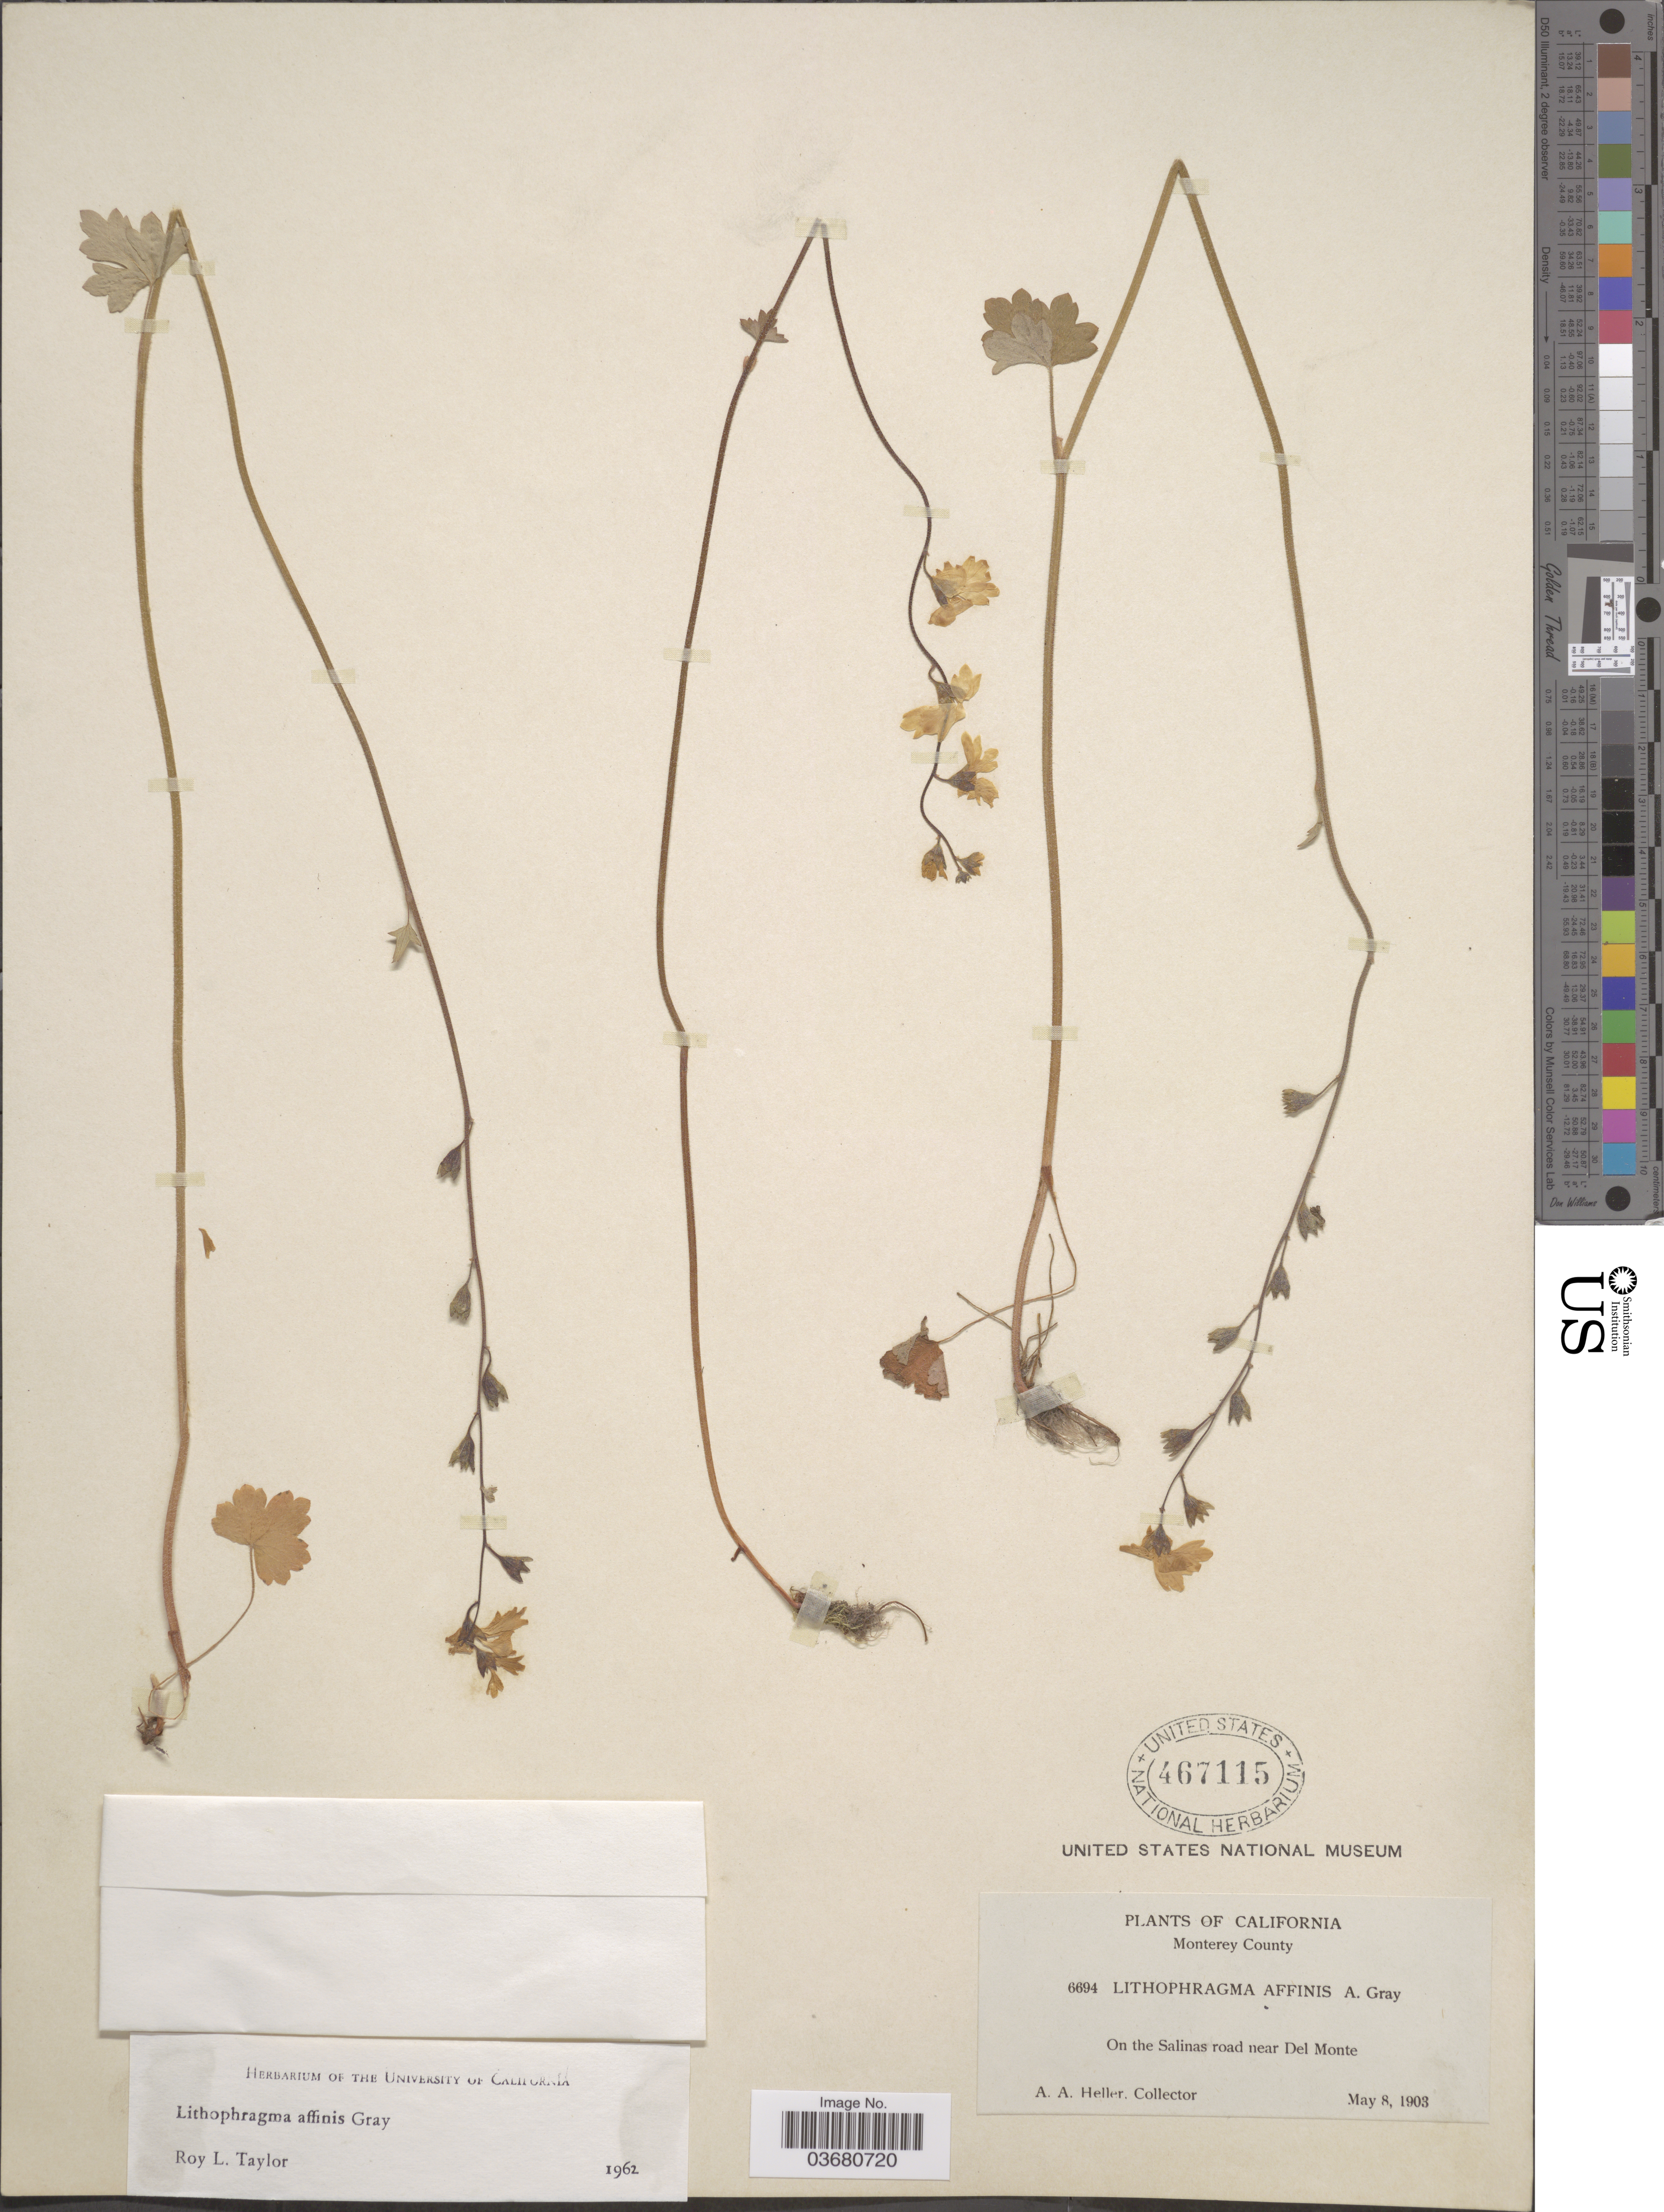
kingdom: Plantae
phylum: Tracheophyta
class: Magnoliopsida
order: Saxifragales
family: Saxifragaceae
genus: Lithophragma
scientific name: Lithophragma affine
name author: A. Gray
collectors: A. A. Heller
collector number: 6694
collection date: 1903-05-08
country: United States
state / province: California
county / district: Monterey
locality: Monterey County. On the Salinas road near Del Monte.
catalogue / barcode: US 467115